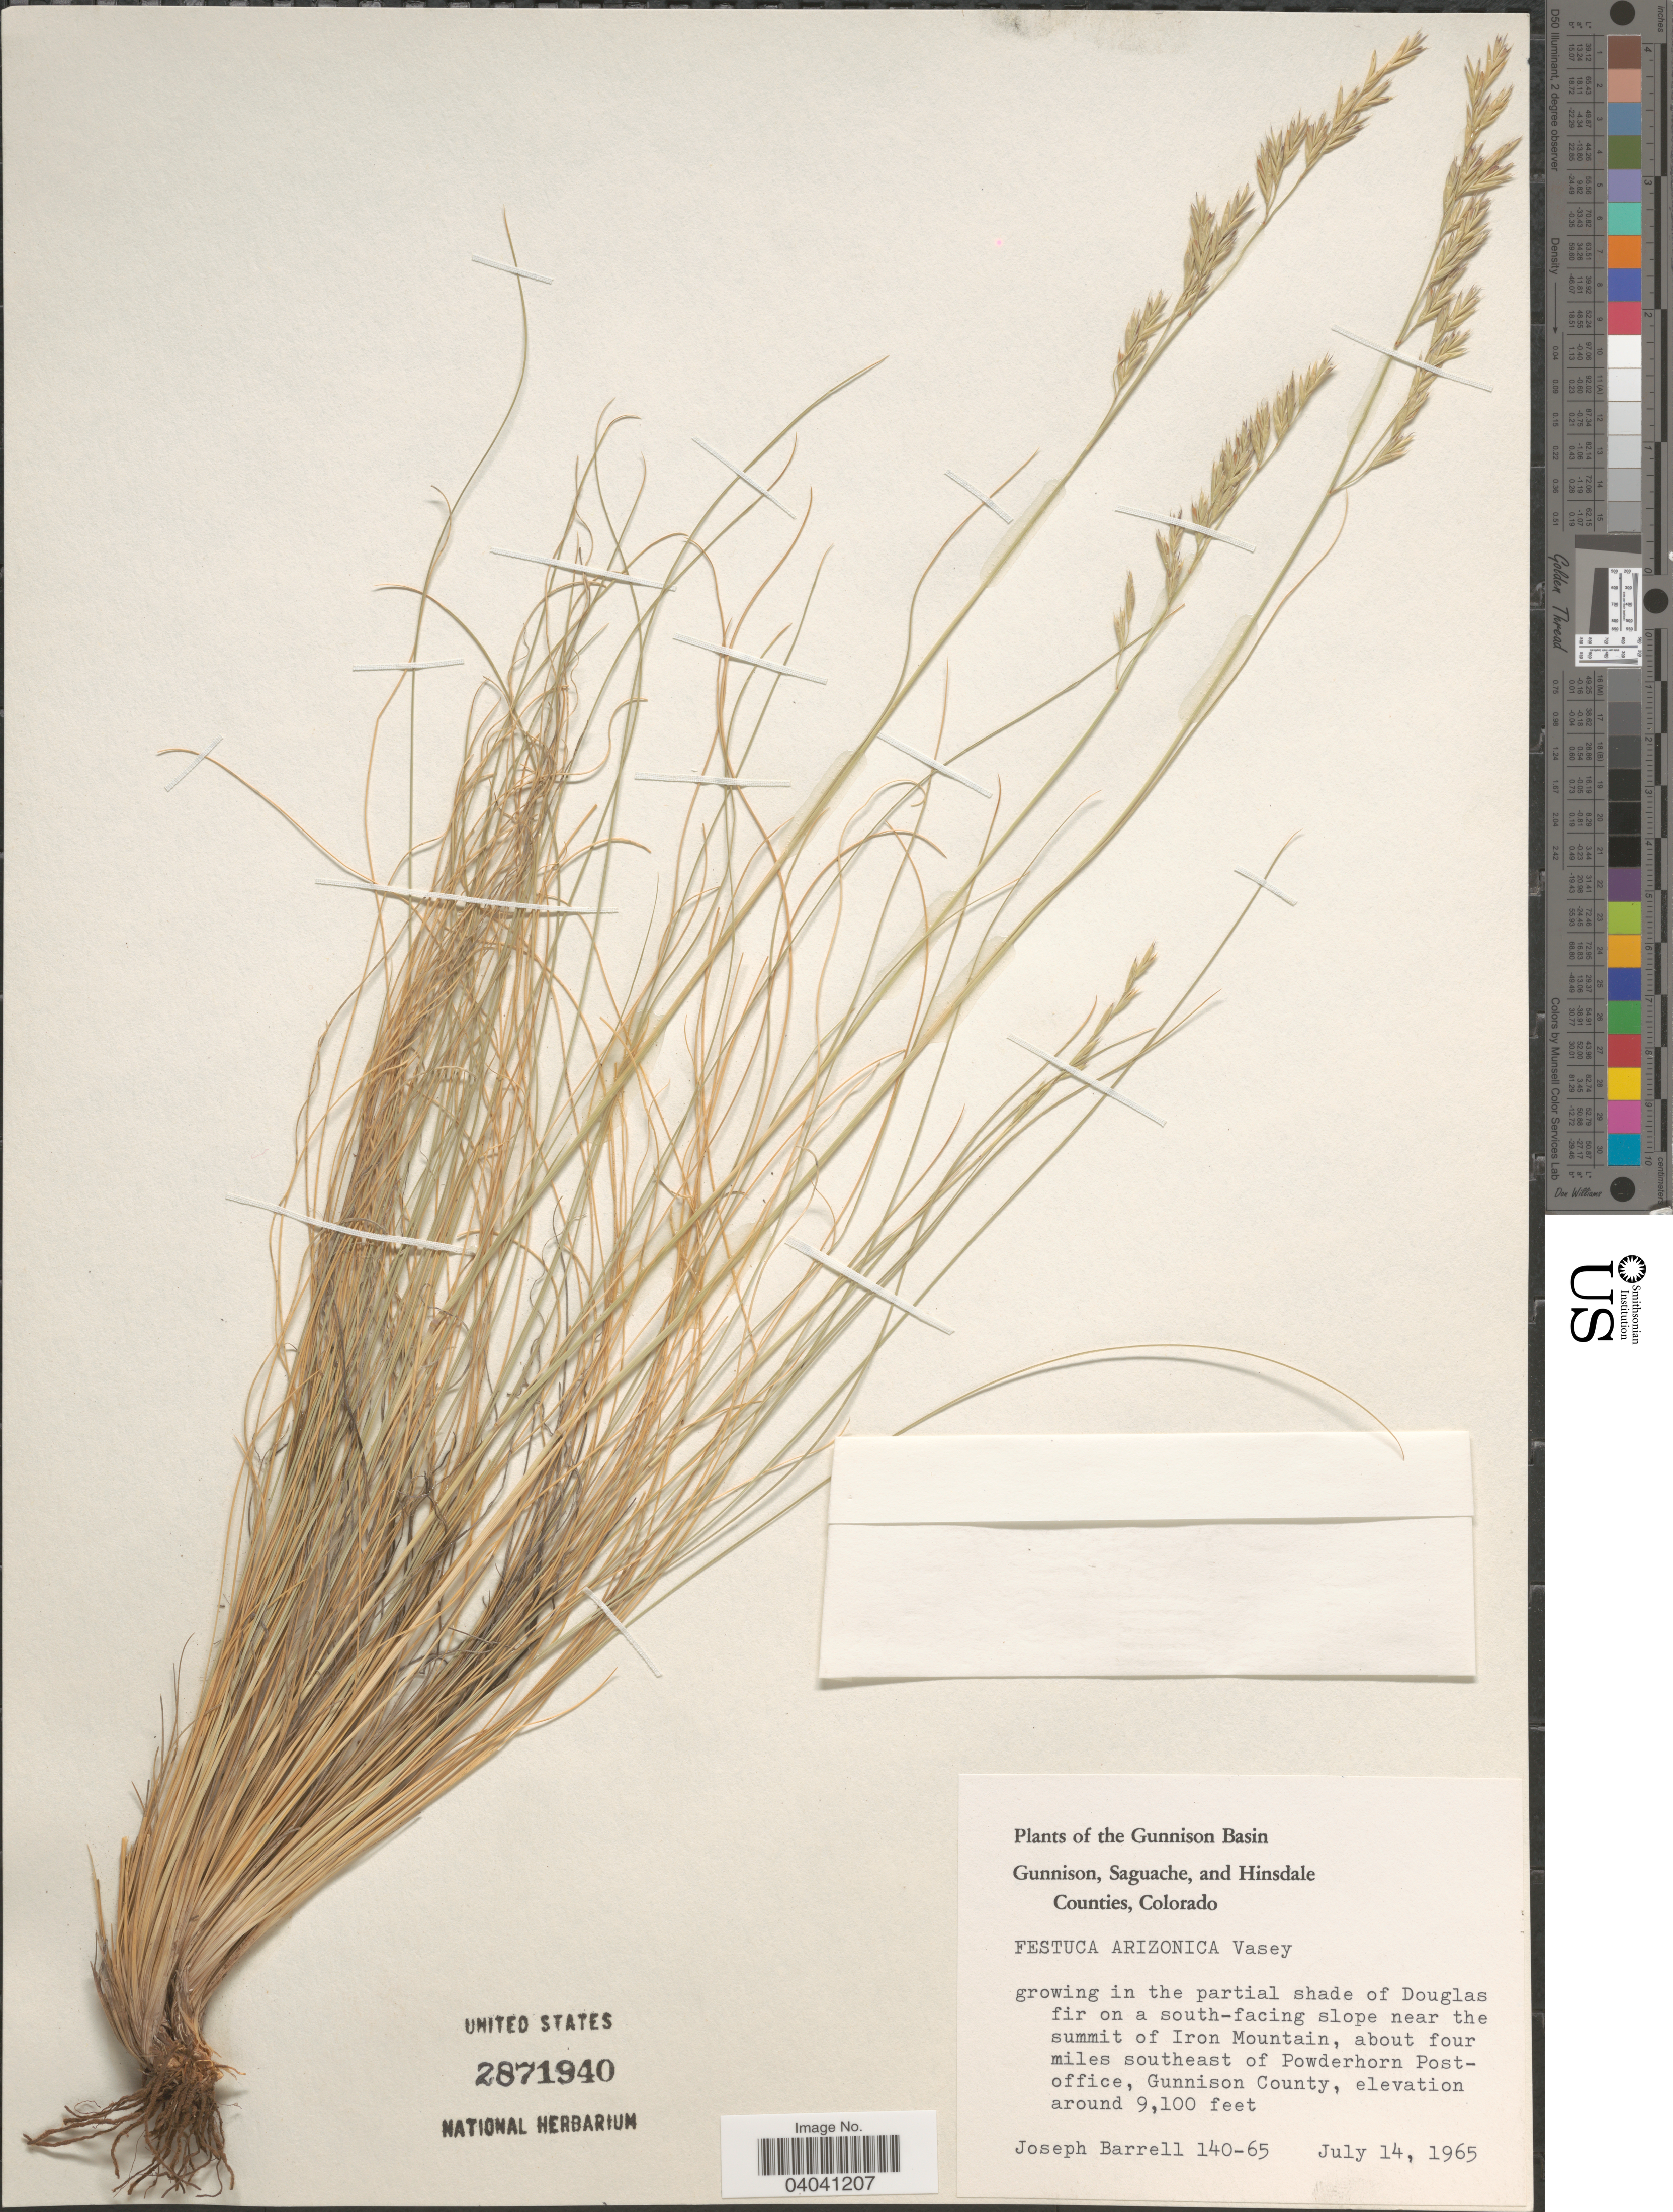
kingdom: Plantae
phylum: Tracheophyta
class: Liliopsida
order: Poales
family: Poaceae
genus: Festuca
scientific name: Festuca arizonica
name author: Vasey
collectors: J. Barrell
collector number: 140-65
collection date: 1965-07-14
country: United States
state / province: Colorado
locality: Gunnison Basin. Growing in the partial shade of Douglas fir on a south-facing slope near the summit of Iron Mountain, about four miles southeast of Powderhorn Post-office, Gunnison County.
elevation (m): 2774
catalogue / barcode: US 2871940